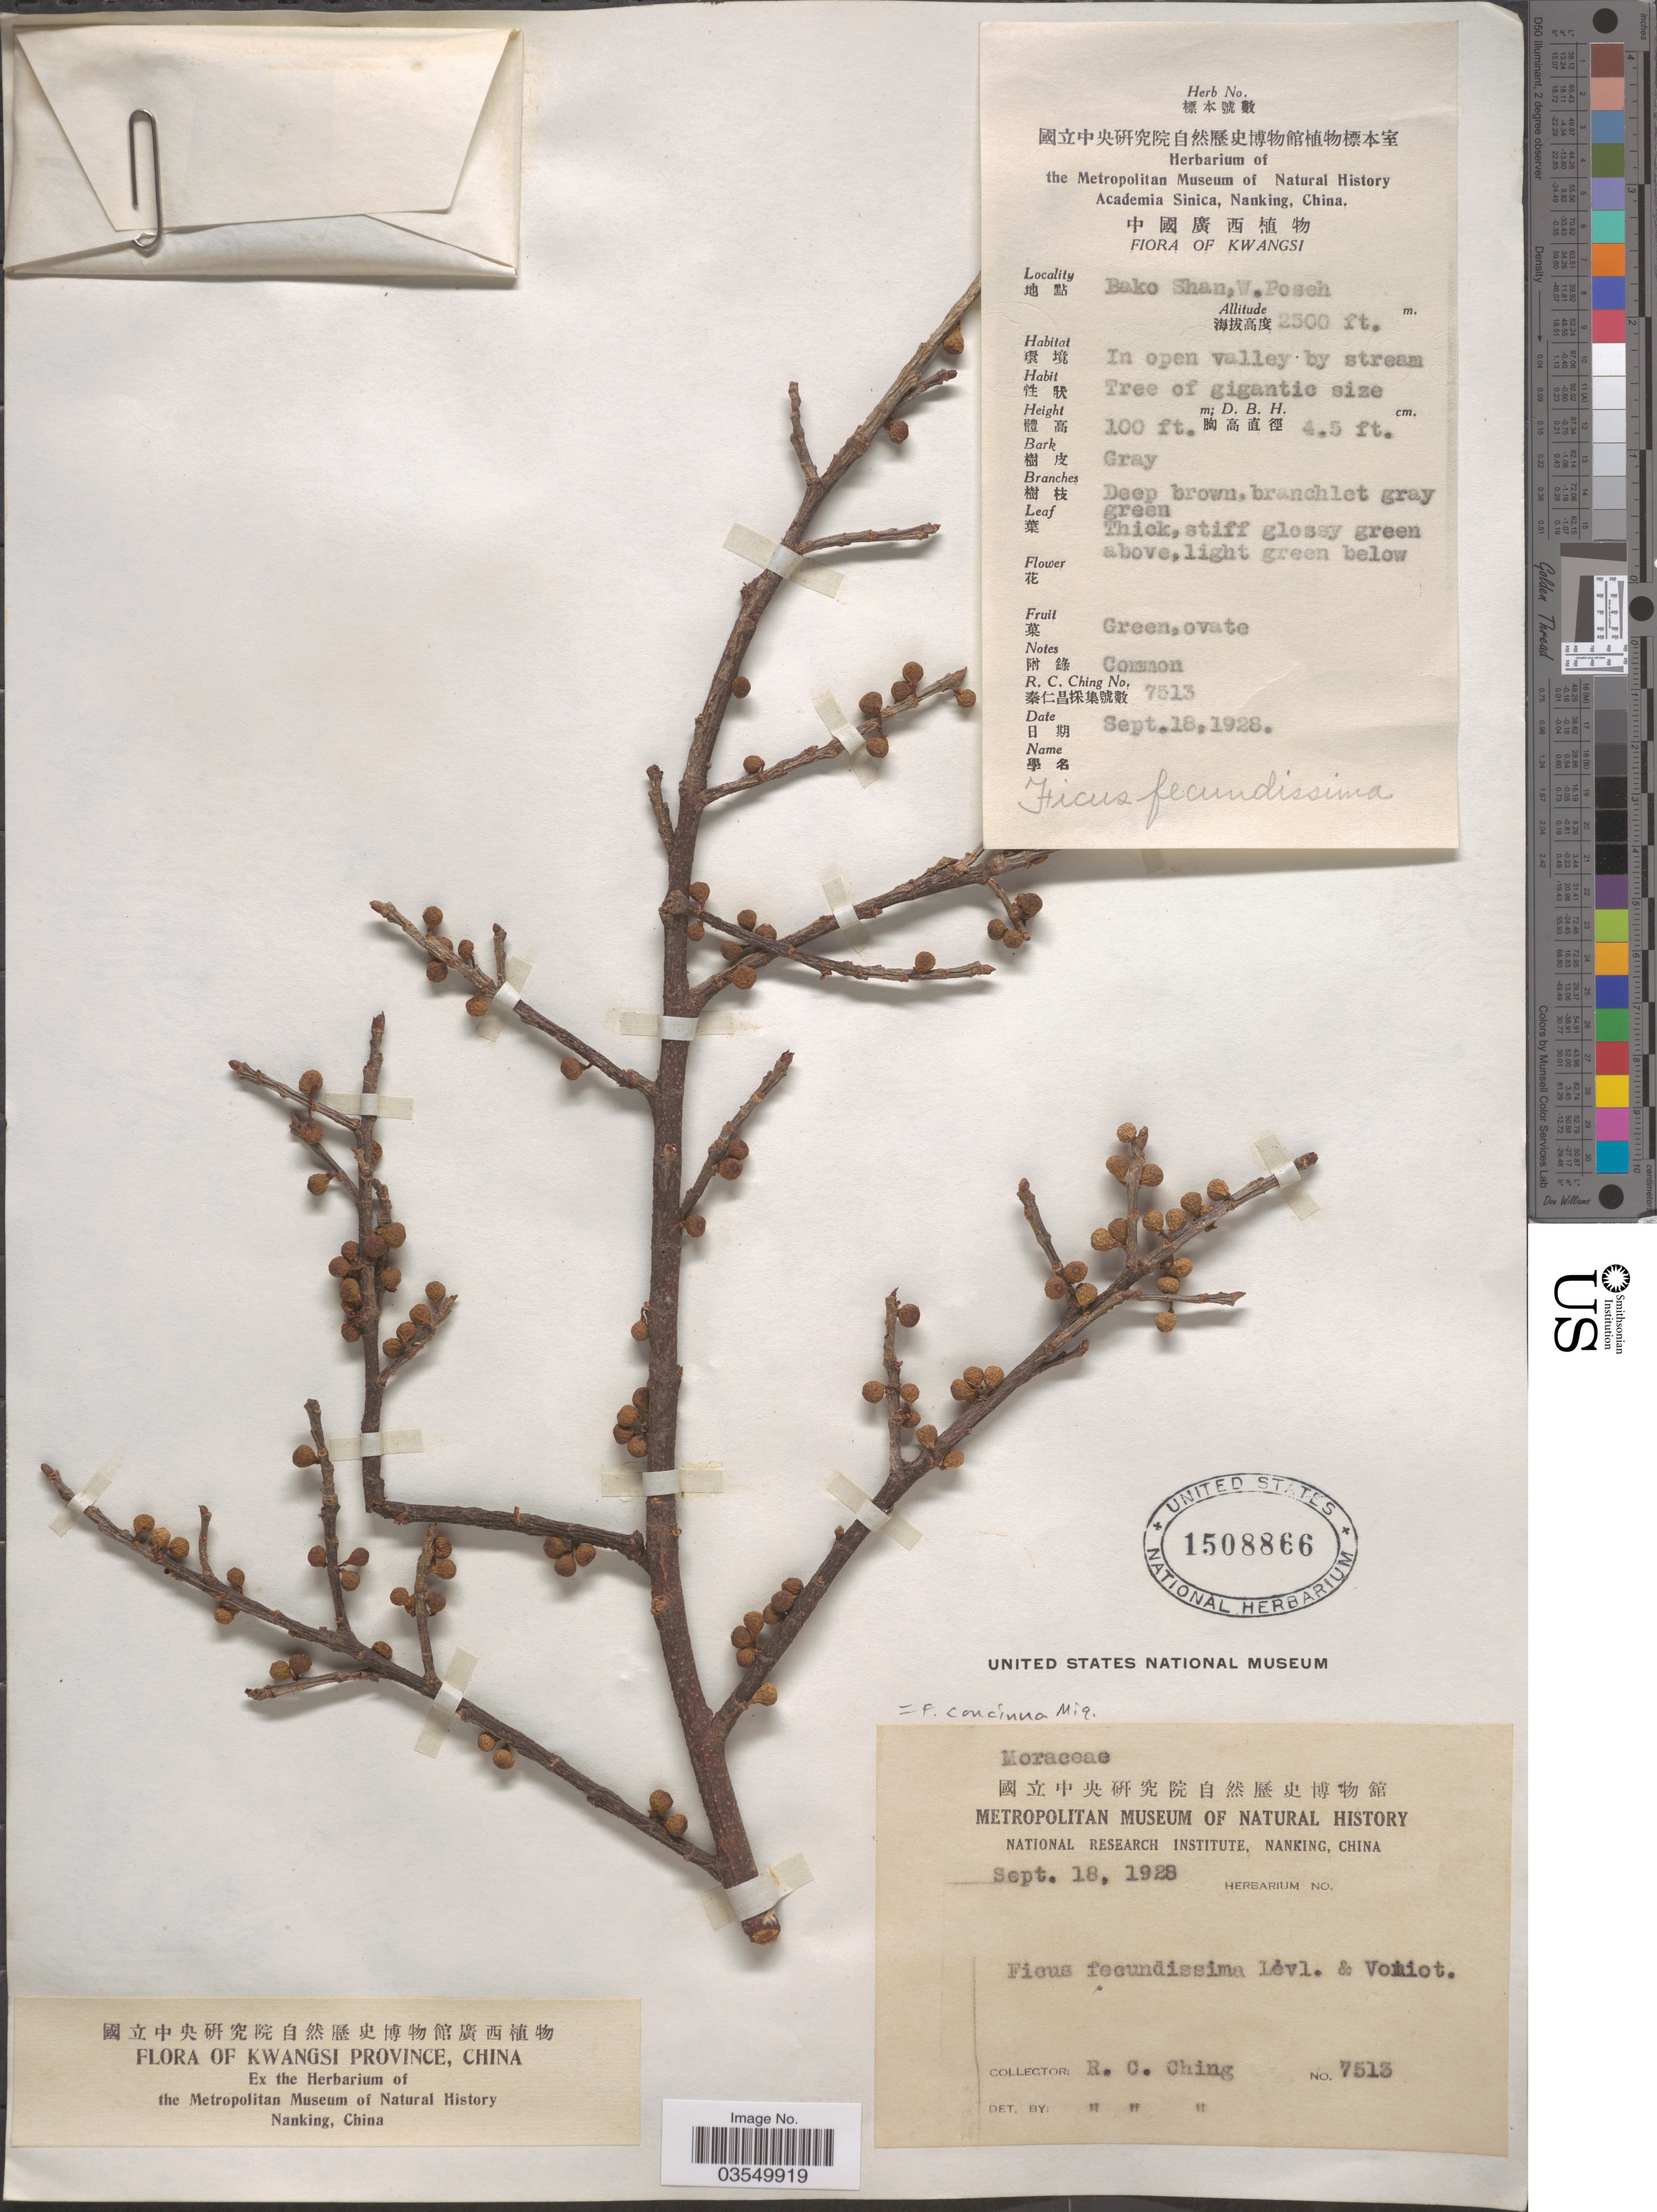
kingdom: Plantae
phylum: Tracheophyta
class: Magnoliopsida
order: Rosales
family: Moraceae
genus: Ficus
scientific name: Ficus concinna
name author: Miq.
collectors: R. C. Ching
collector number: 7513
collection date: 1928-09-18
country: China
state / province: Guangxi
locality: Kwangsi Province. Bako Shan,W.Poseh.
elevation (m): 762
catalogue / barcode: US 1508866